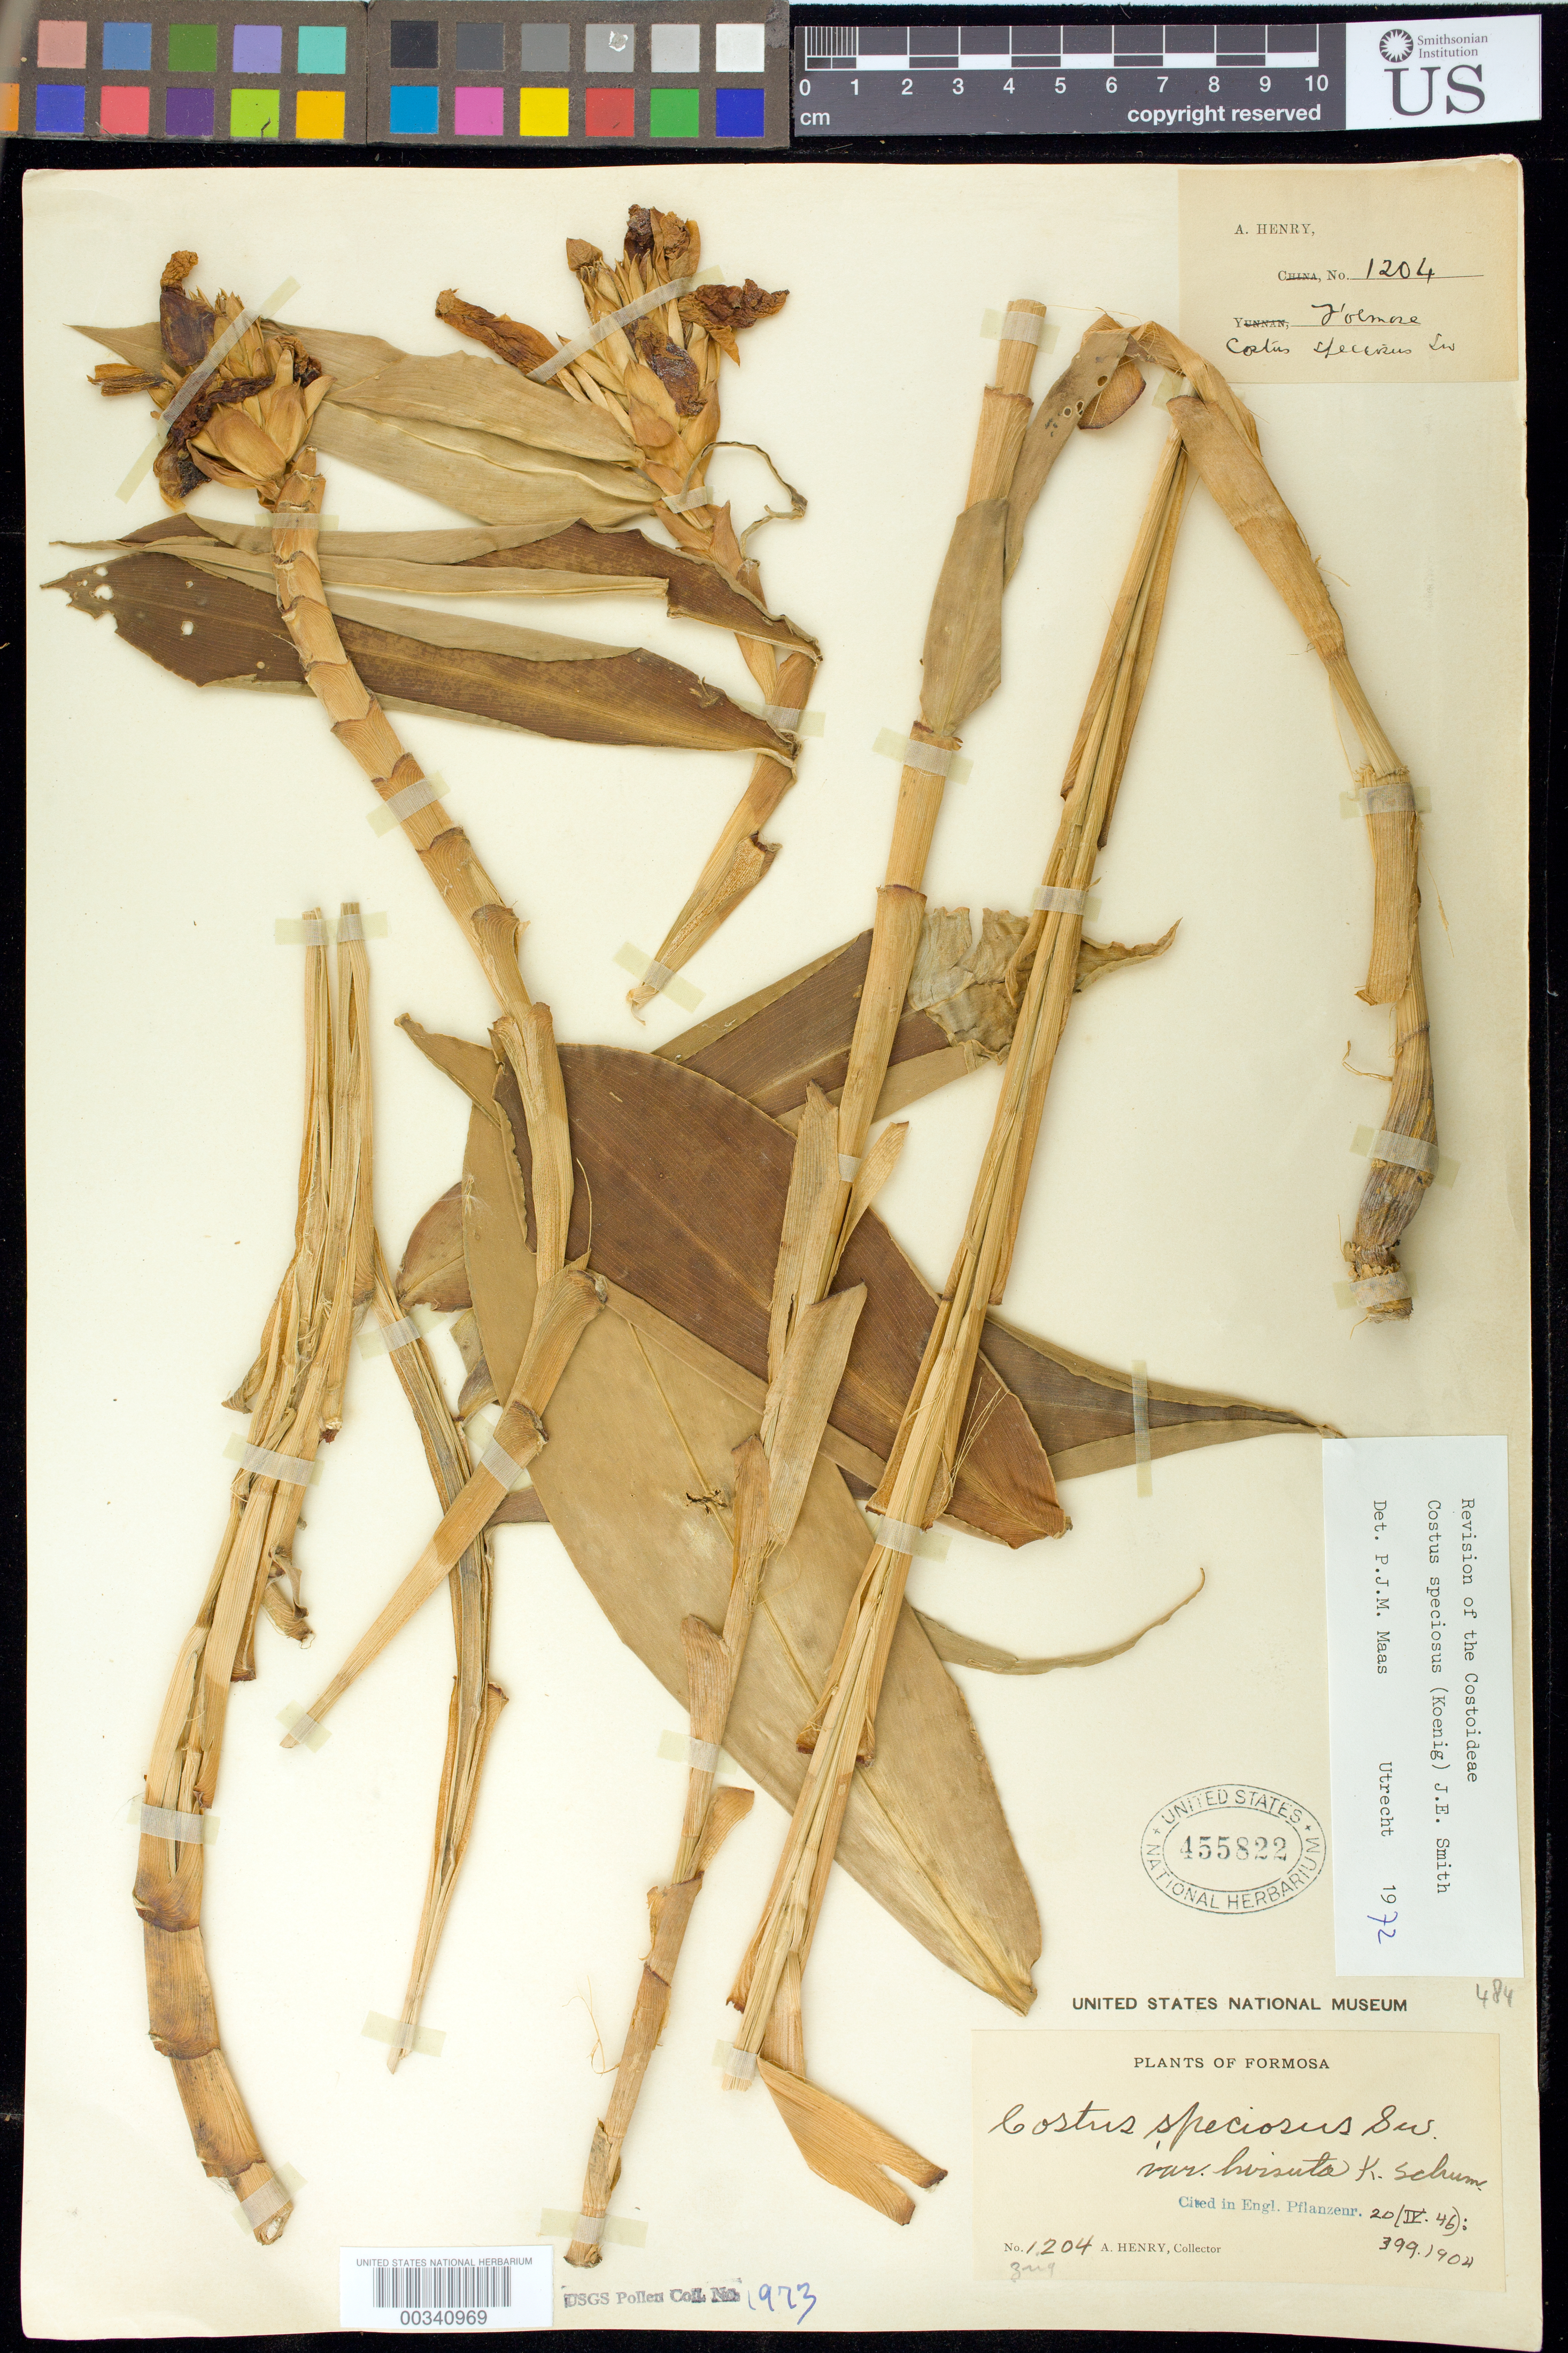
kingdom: Plantae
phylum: Tracheophyta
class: Liliopsida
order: Zingiberales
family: Costaceae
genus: Hellenia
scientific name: Hellenia speciosa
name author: (J. Koenig) S.R. Dutta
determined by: (US) Smithsonian Institution - National Museum of Natural History - Department of Botany (UNITED STATES)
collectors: A. Henry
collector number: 1204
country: Taiwan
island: Taiwan [Formosa]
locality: Plants of formosa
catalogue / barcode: US 455822